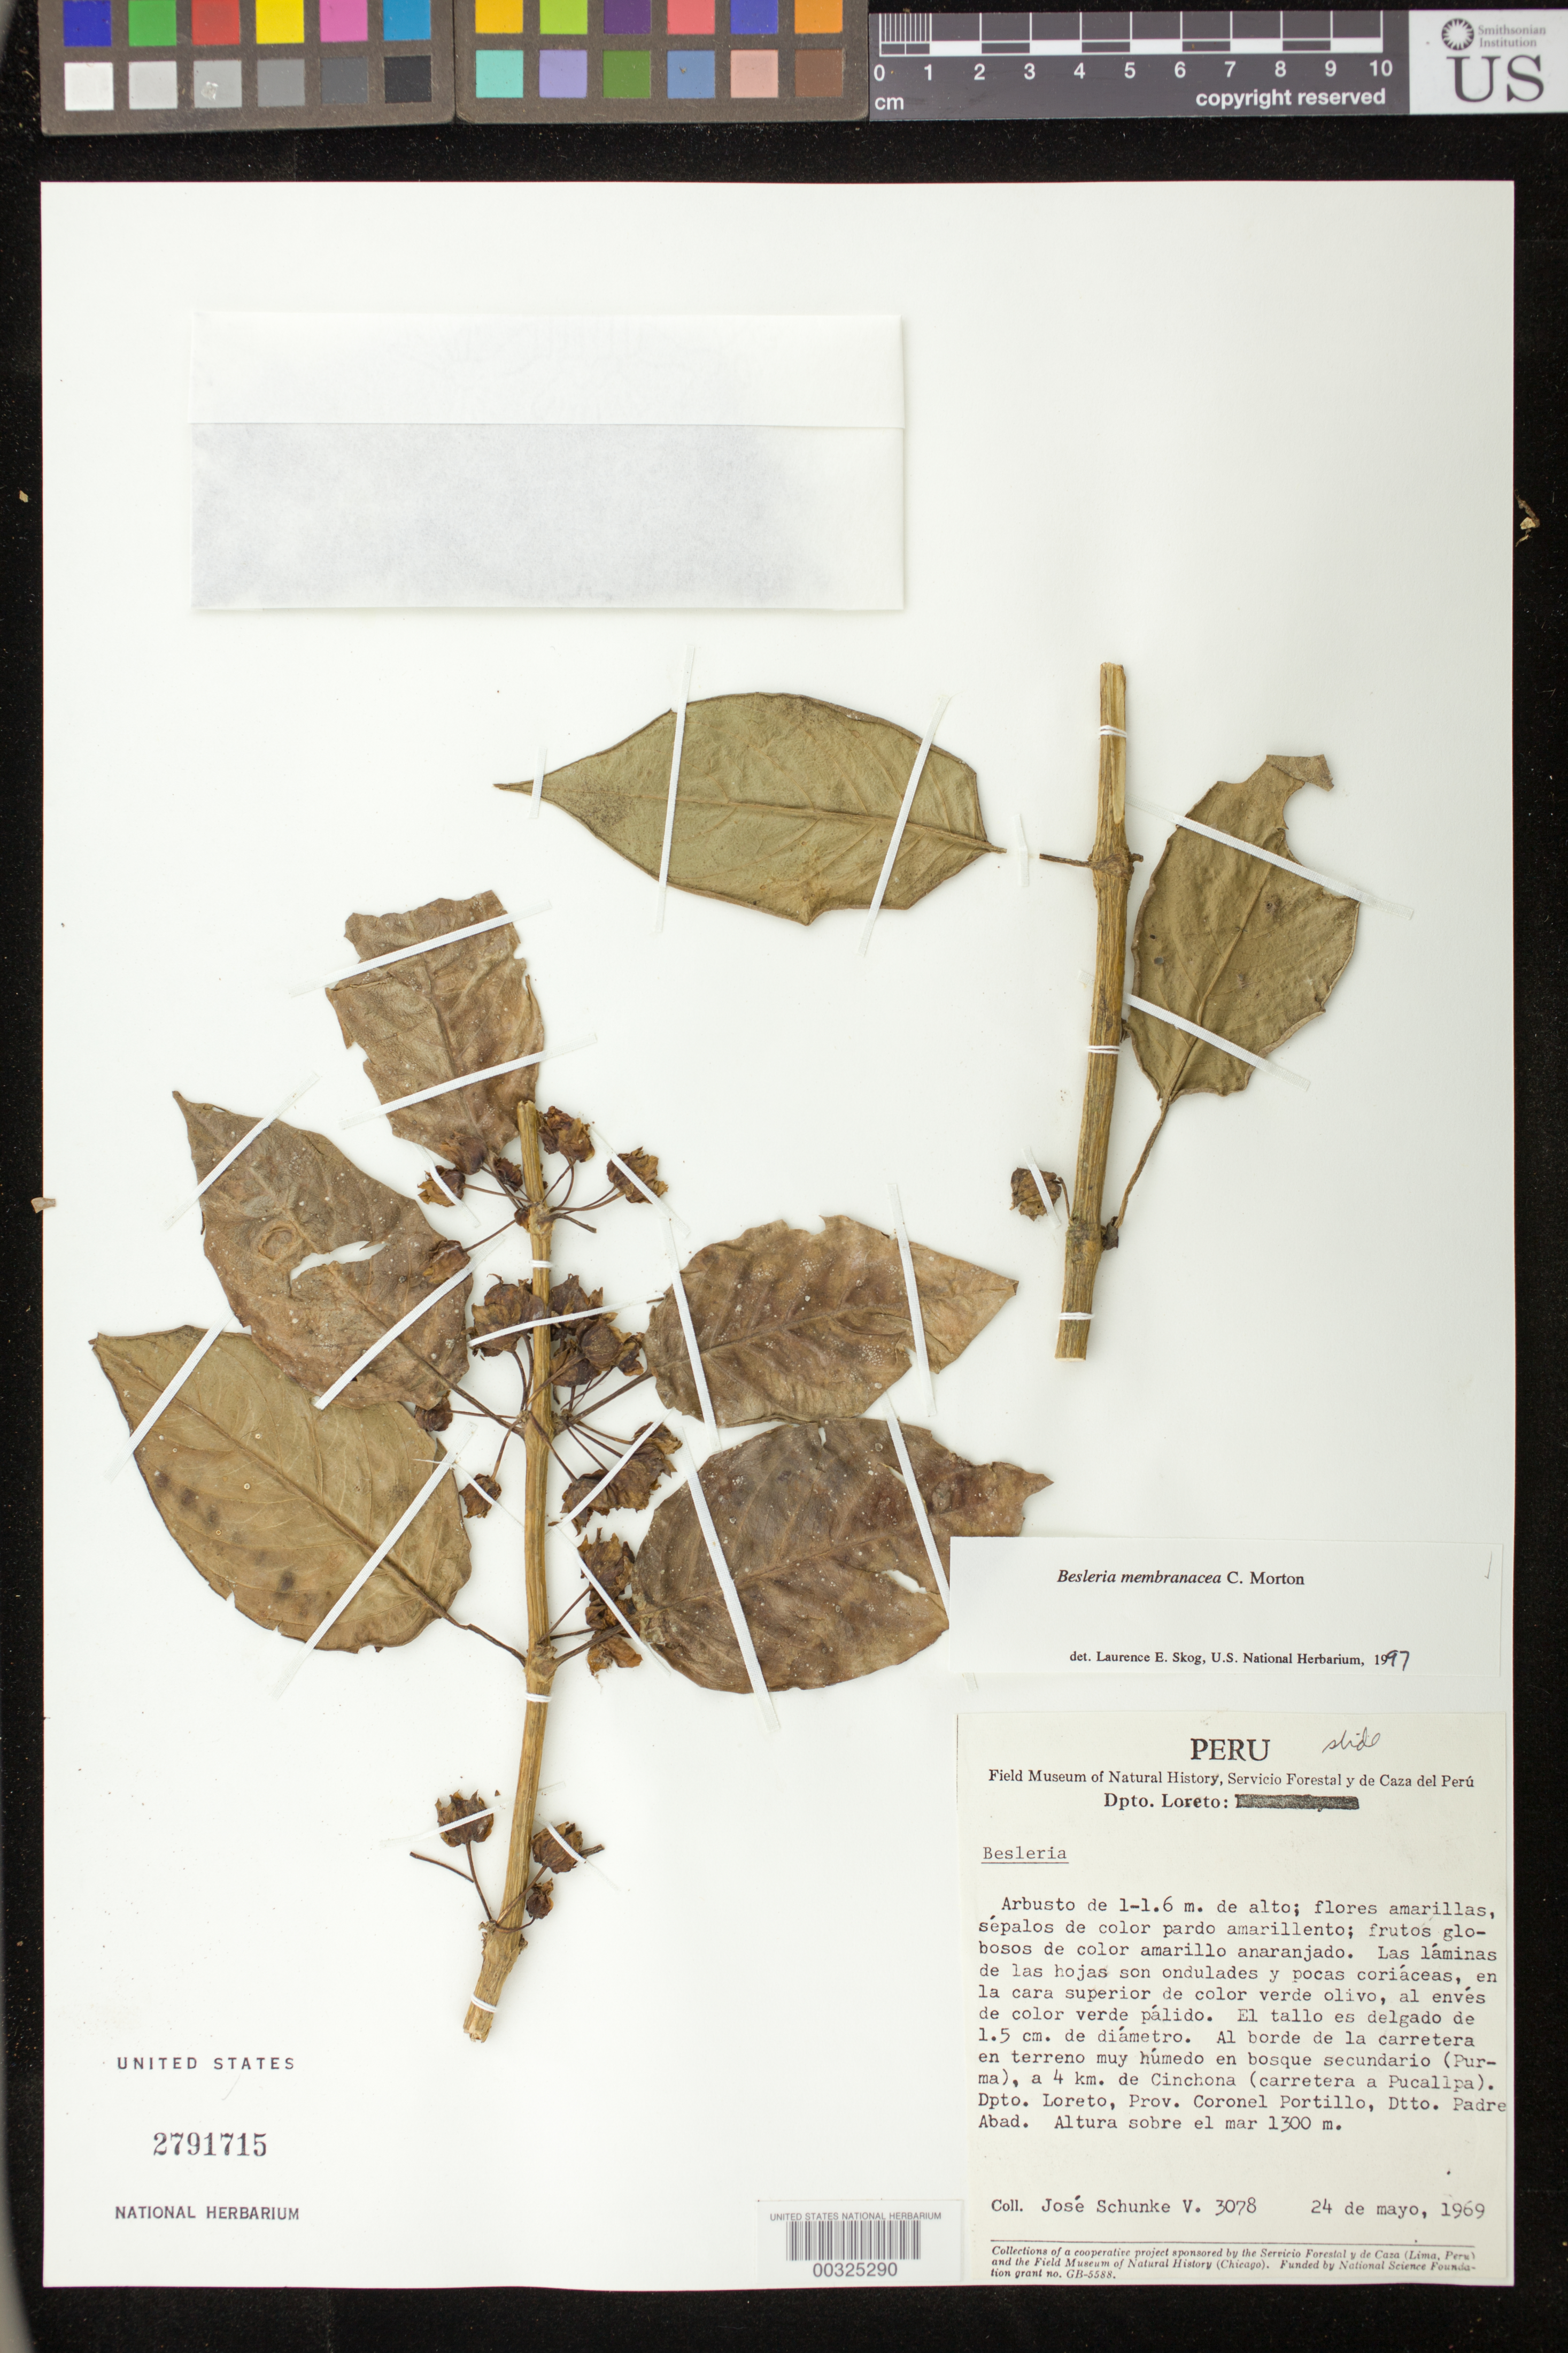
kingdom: Plantae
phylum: Tracheophyta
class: Magnoliopsida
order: Lamiales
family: Gesneriaceae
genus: Besleria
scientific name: Besleria membranacea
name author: C.V. Morton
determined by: Skog, Laurence E.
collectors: J. Schunke Vigo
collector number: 3078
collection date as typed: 24 May 1969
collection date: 1969-05-24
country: Peru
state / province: Loreto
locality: Prov. Coronel Portillo,Dtto. Padre Abad, a 4 km de Cinchona (carretera a Pucallpa)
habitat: Al borde de la carretera en terreno muy húmedo en bosque secundario (Purma)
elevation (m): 1300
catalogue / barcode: US 2791715